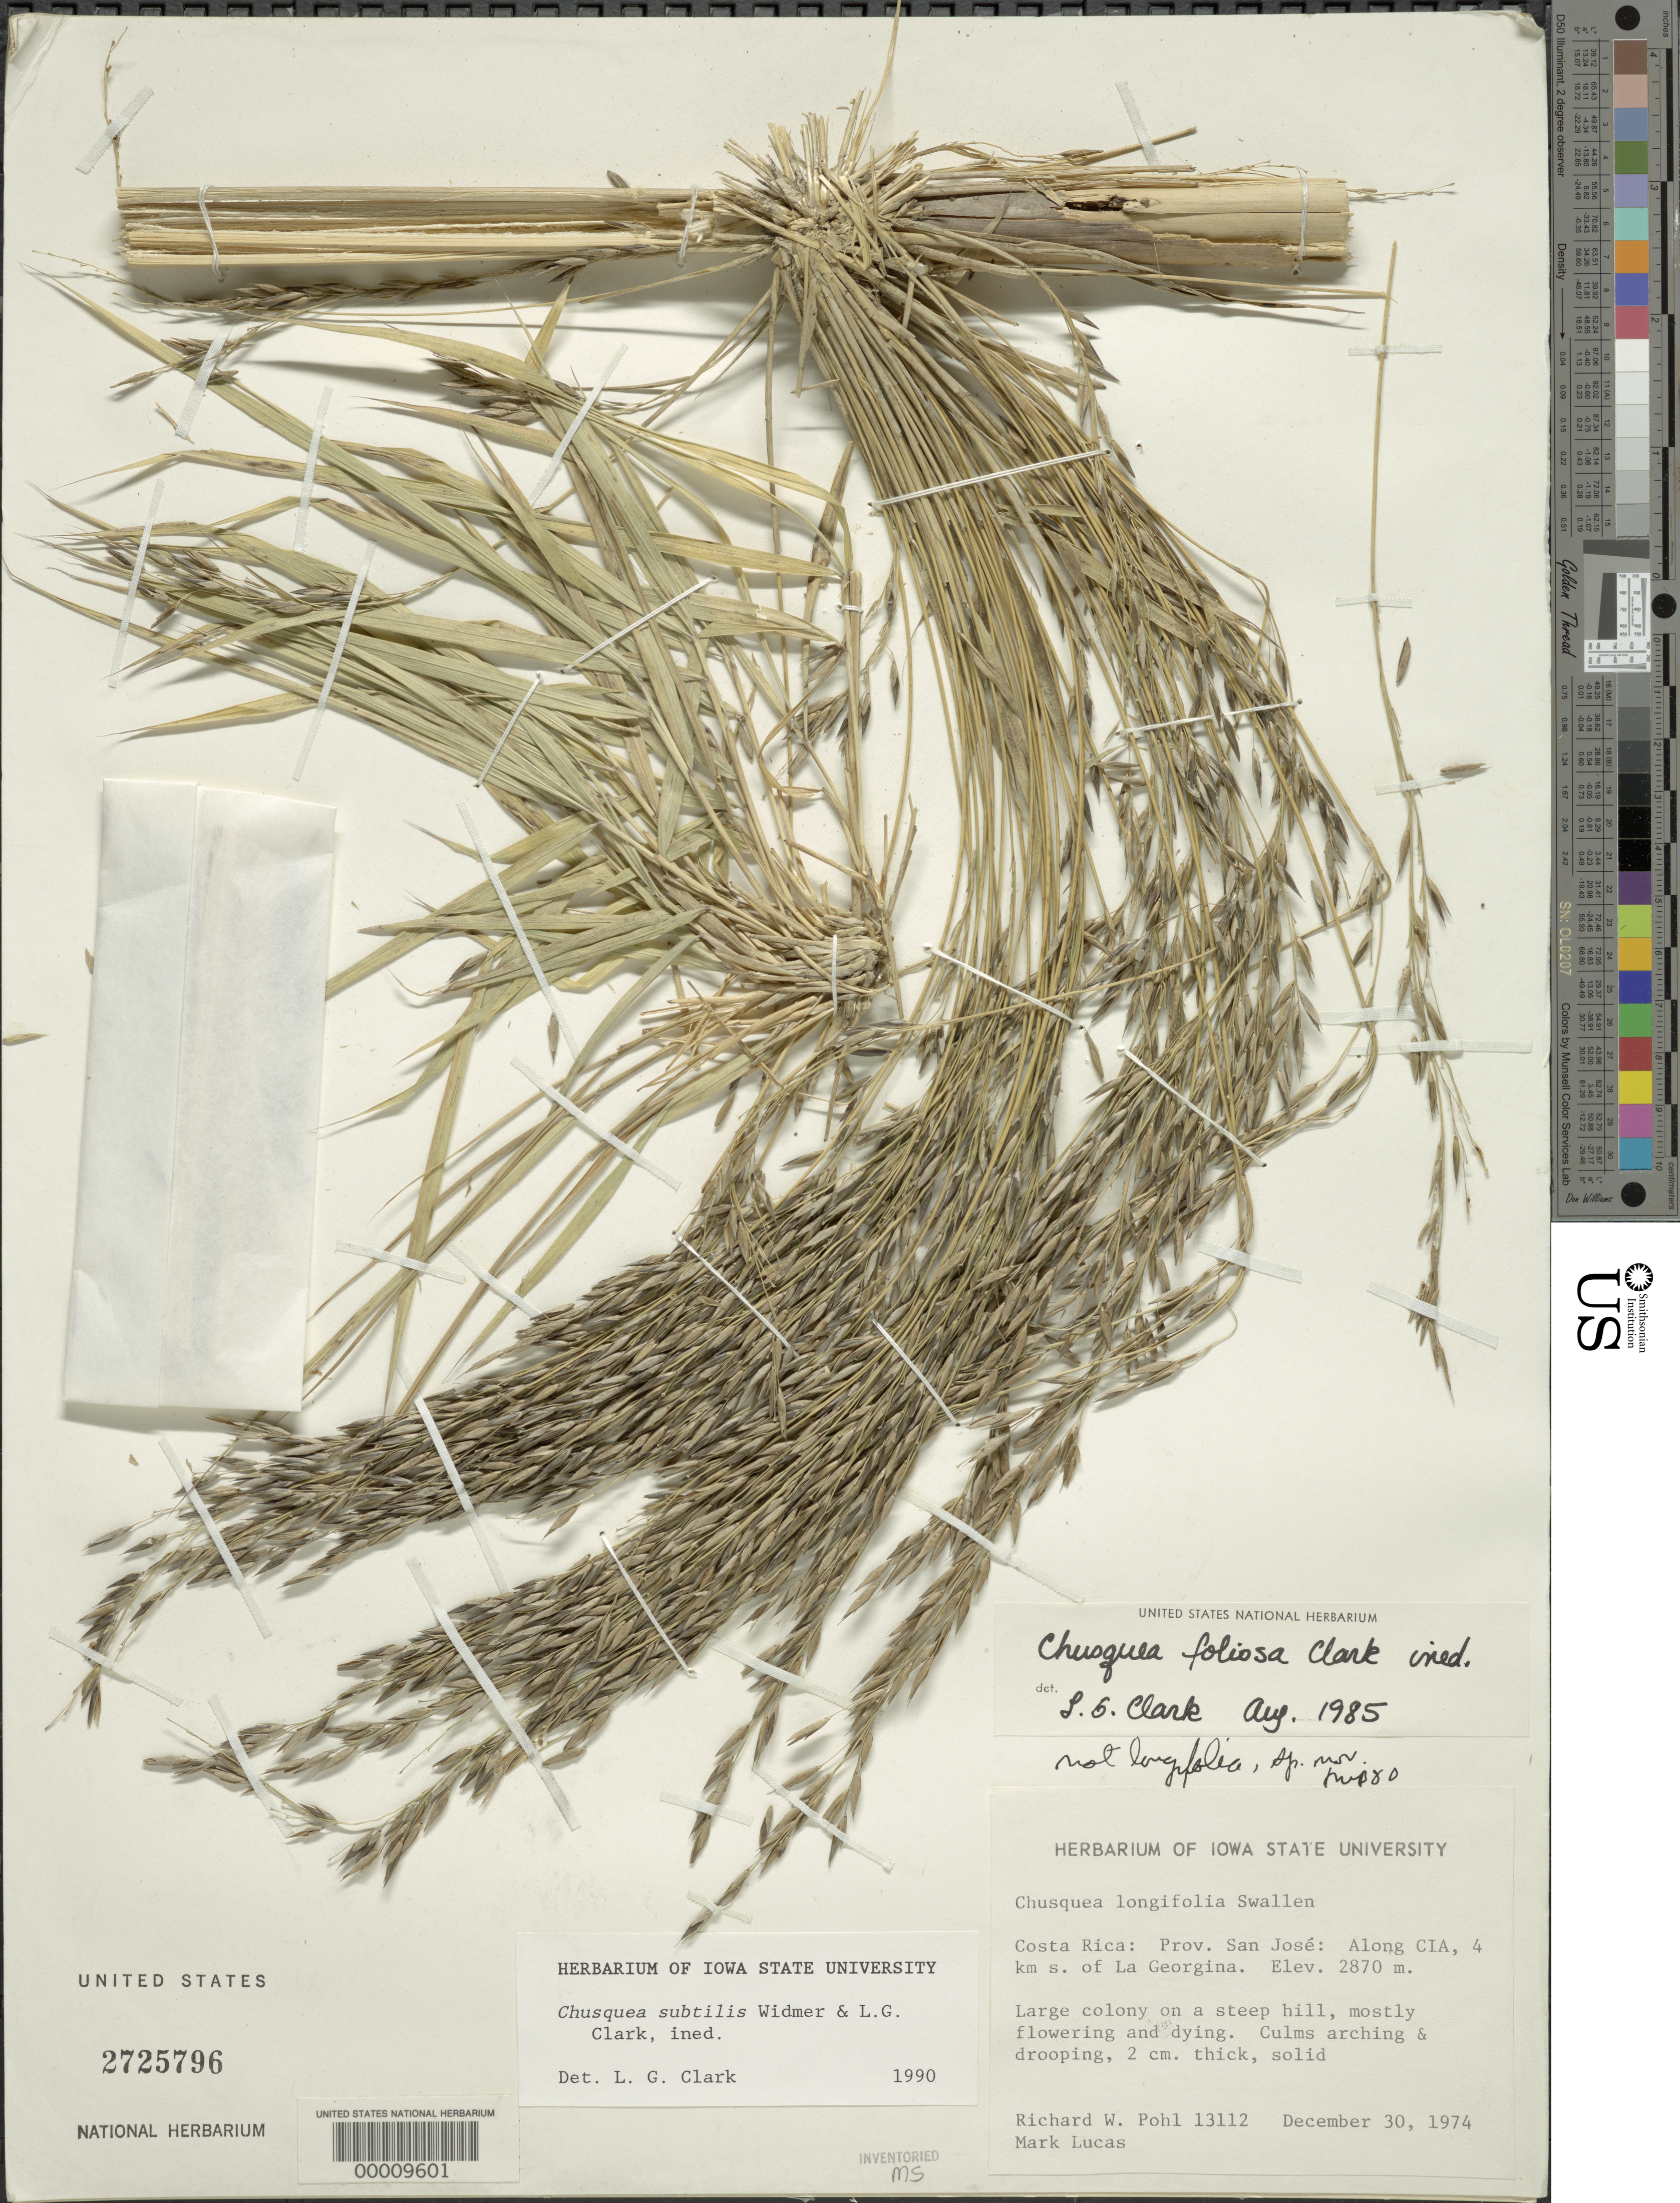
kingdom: Plantae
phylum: Tracheophyta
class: Liliopsida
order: Poales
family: Poaceae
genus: Chusquea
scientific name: Chusquea subtilis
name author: Y. Widmer & L.G. Clark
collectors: R. W. Pohl & M. Lucas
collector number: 13112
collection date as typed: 30 Dec 1974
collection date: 1974-12-30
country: Costa Rica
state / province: San José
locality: La georgia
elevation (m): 2870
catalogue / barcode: US 2725796